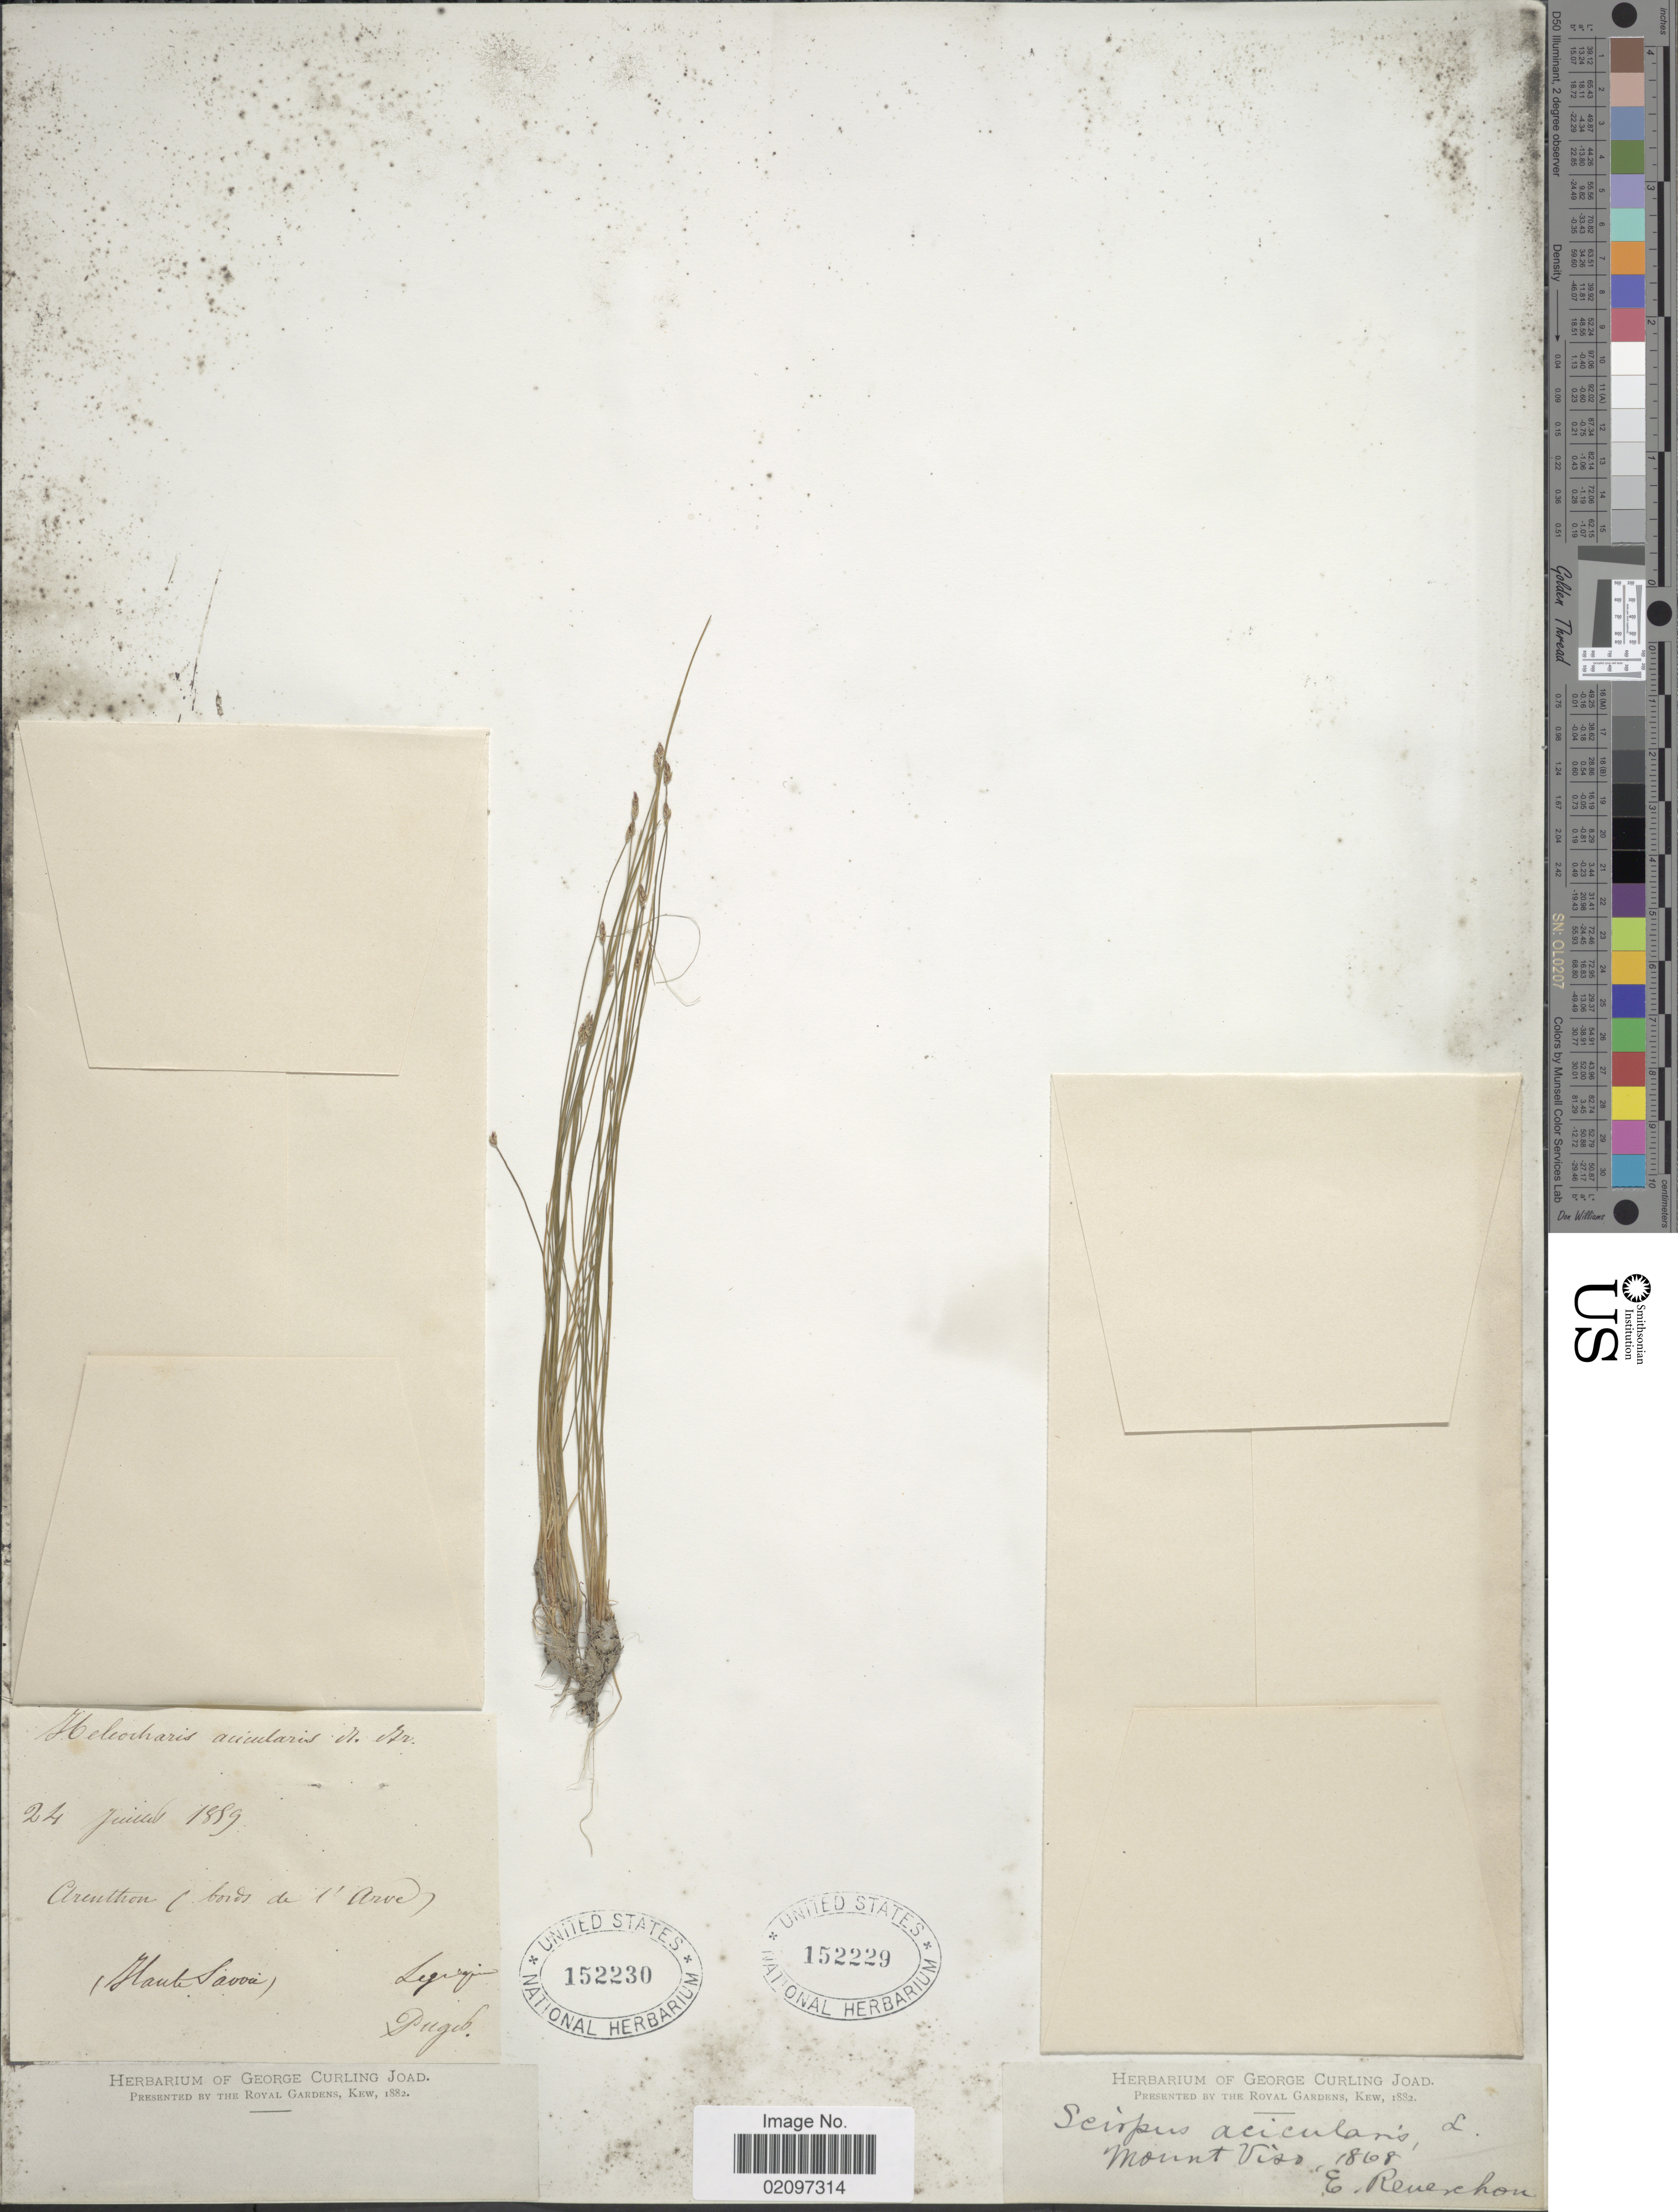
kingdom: Plantae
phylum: Tracheophyta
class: Liliopsida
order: Poales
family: Cyperaceae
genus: Eleocharis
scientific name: Eleocharis acicularis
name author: (L.) Roem. & Schult.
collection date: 1859-06-24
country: France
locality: (Haute Savoie), Arenthon (bords de l'Arve).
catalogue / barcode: US 152230